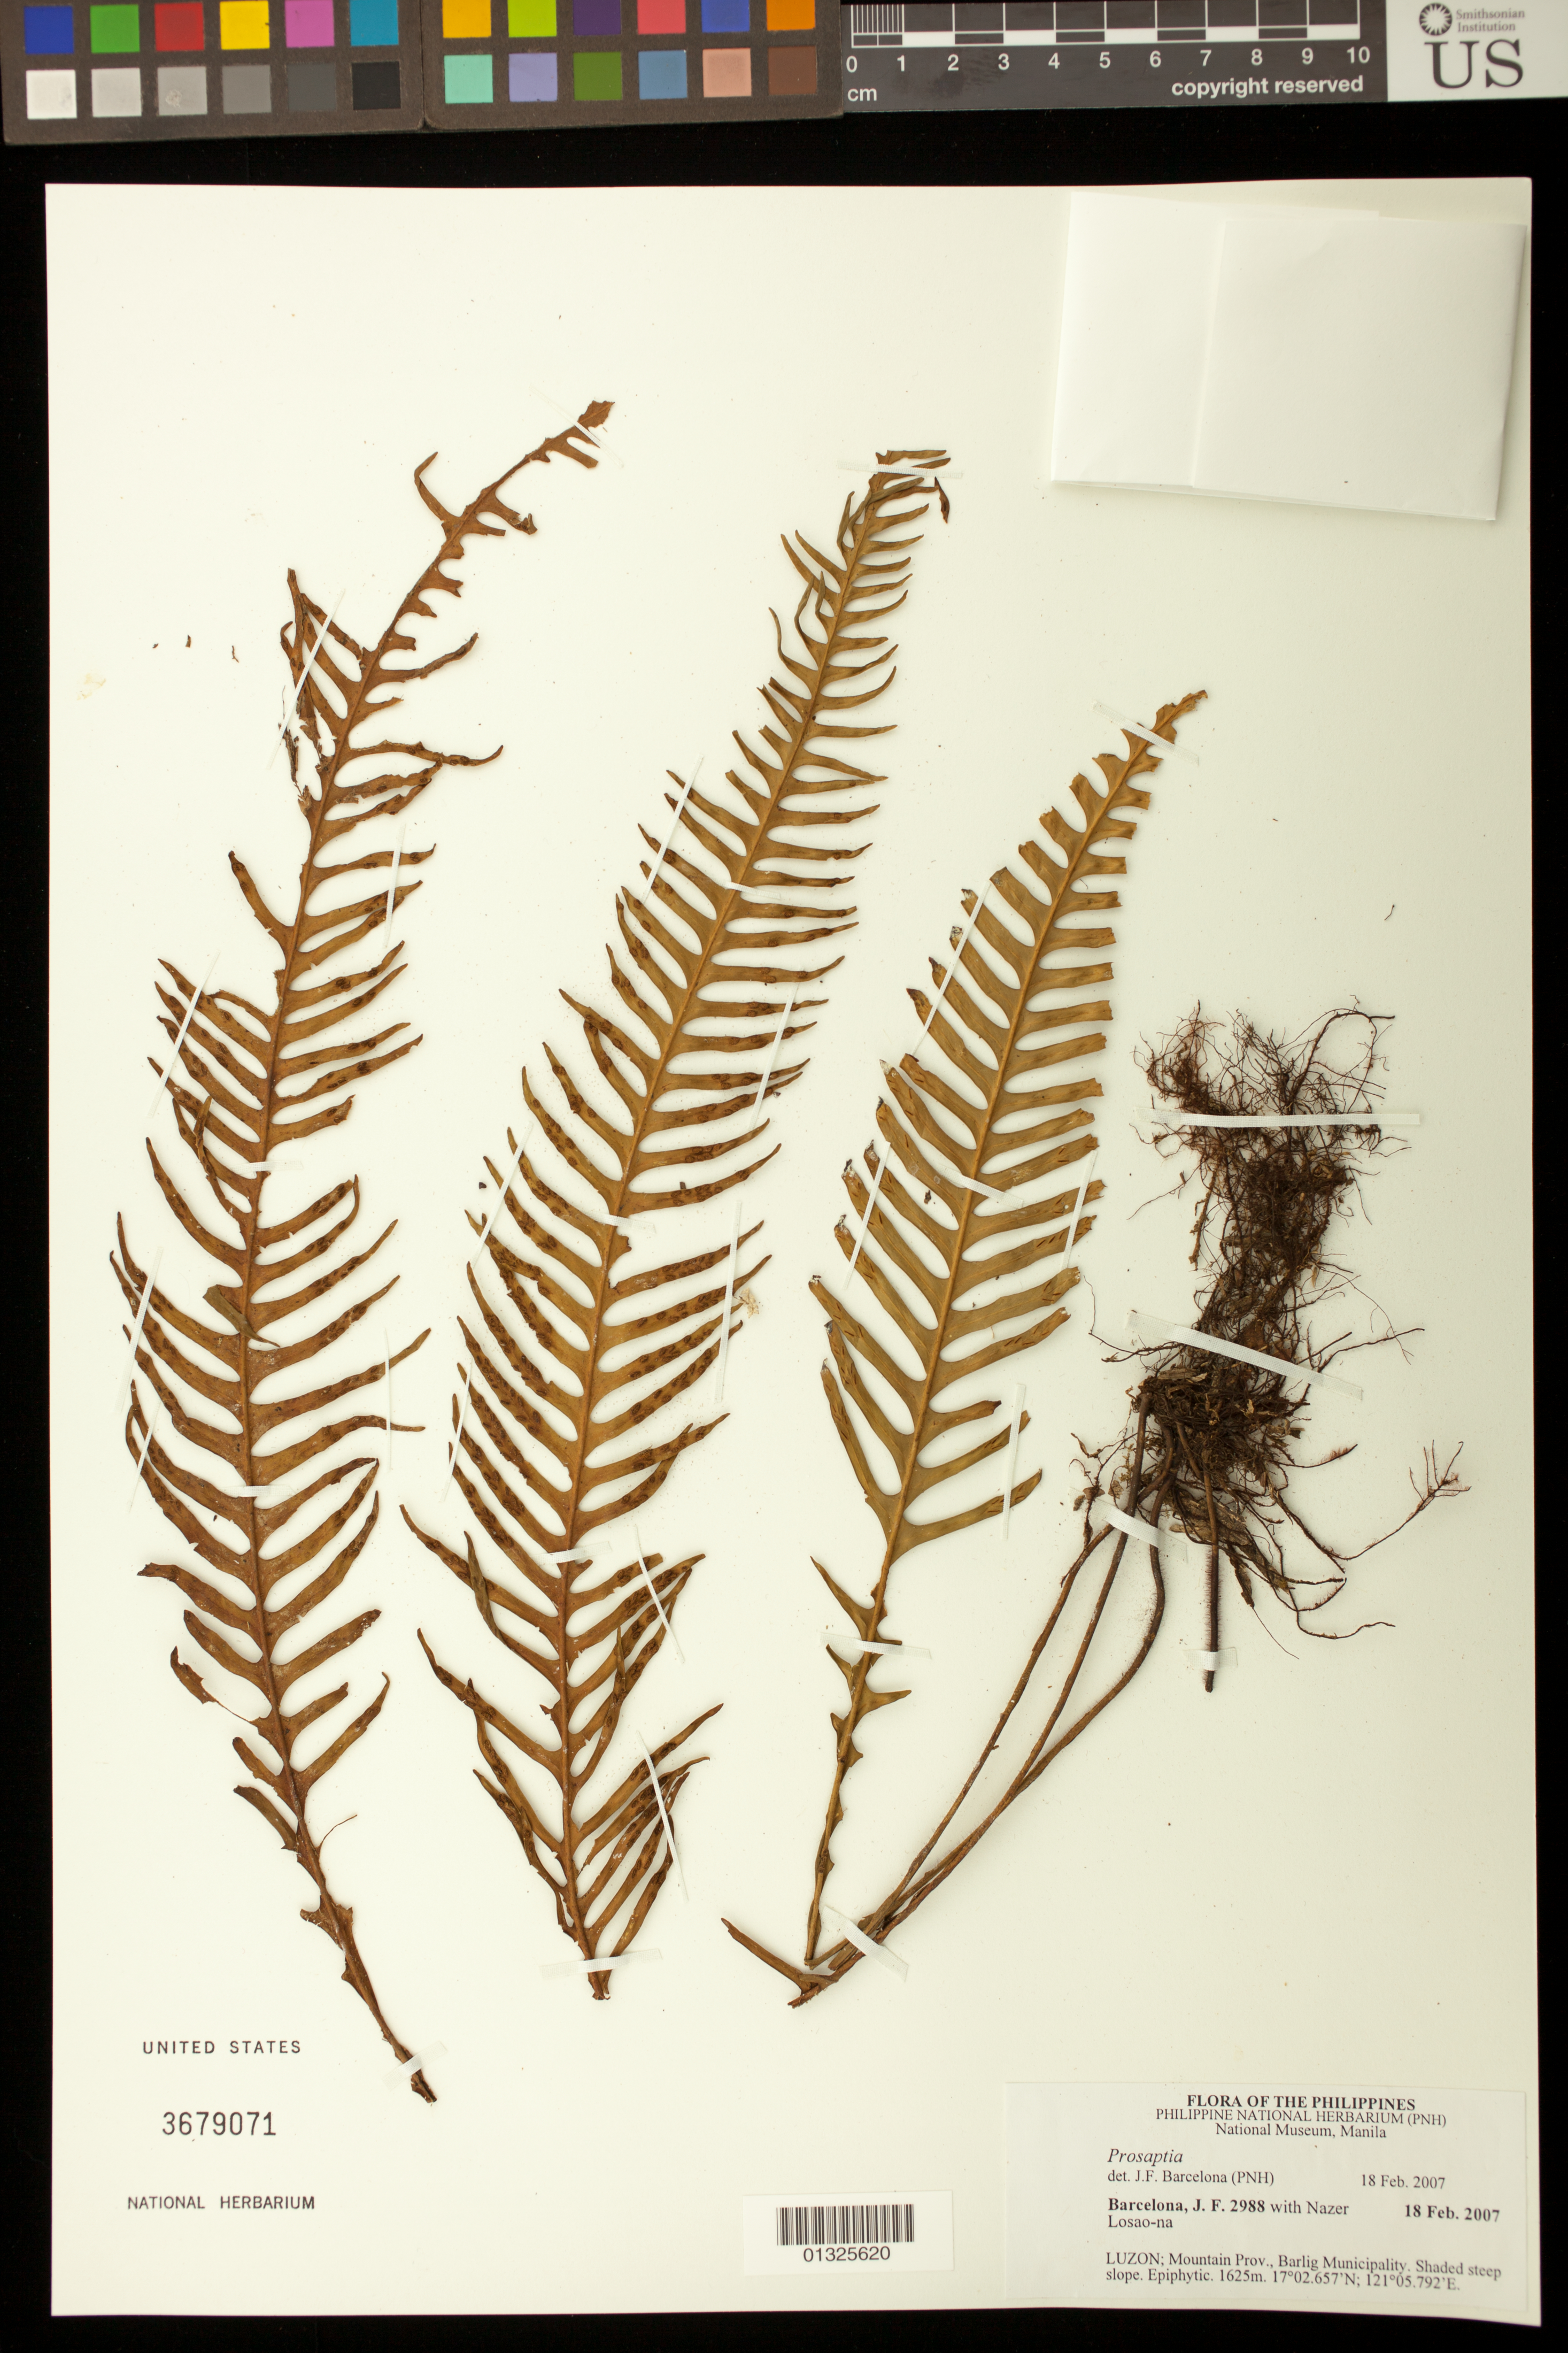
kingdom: Plantae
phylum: Tracheophyta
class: Polypodiopsida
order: Polypodiales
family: Polypodiaceae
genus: Prosaptia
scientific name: Prosaptia sp.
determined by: Barcelona, J. F.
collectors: J. F. Barcelona & N. Losao-na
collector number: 2988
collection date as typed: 18 Feb 2007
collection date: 2007-02-18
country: Philippines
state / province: Cordillera (Administrative Region)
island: Luzon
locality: Luzon; Mountain Prov., Barlig Municipality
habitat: Shaded steep slope.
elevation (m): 1625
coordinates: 17 02.657 N, 121 05.792 E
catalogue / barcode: US 3679071